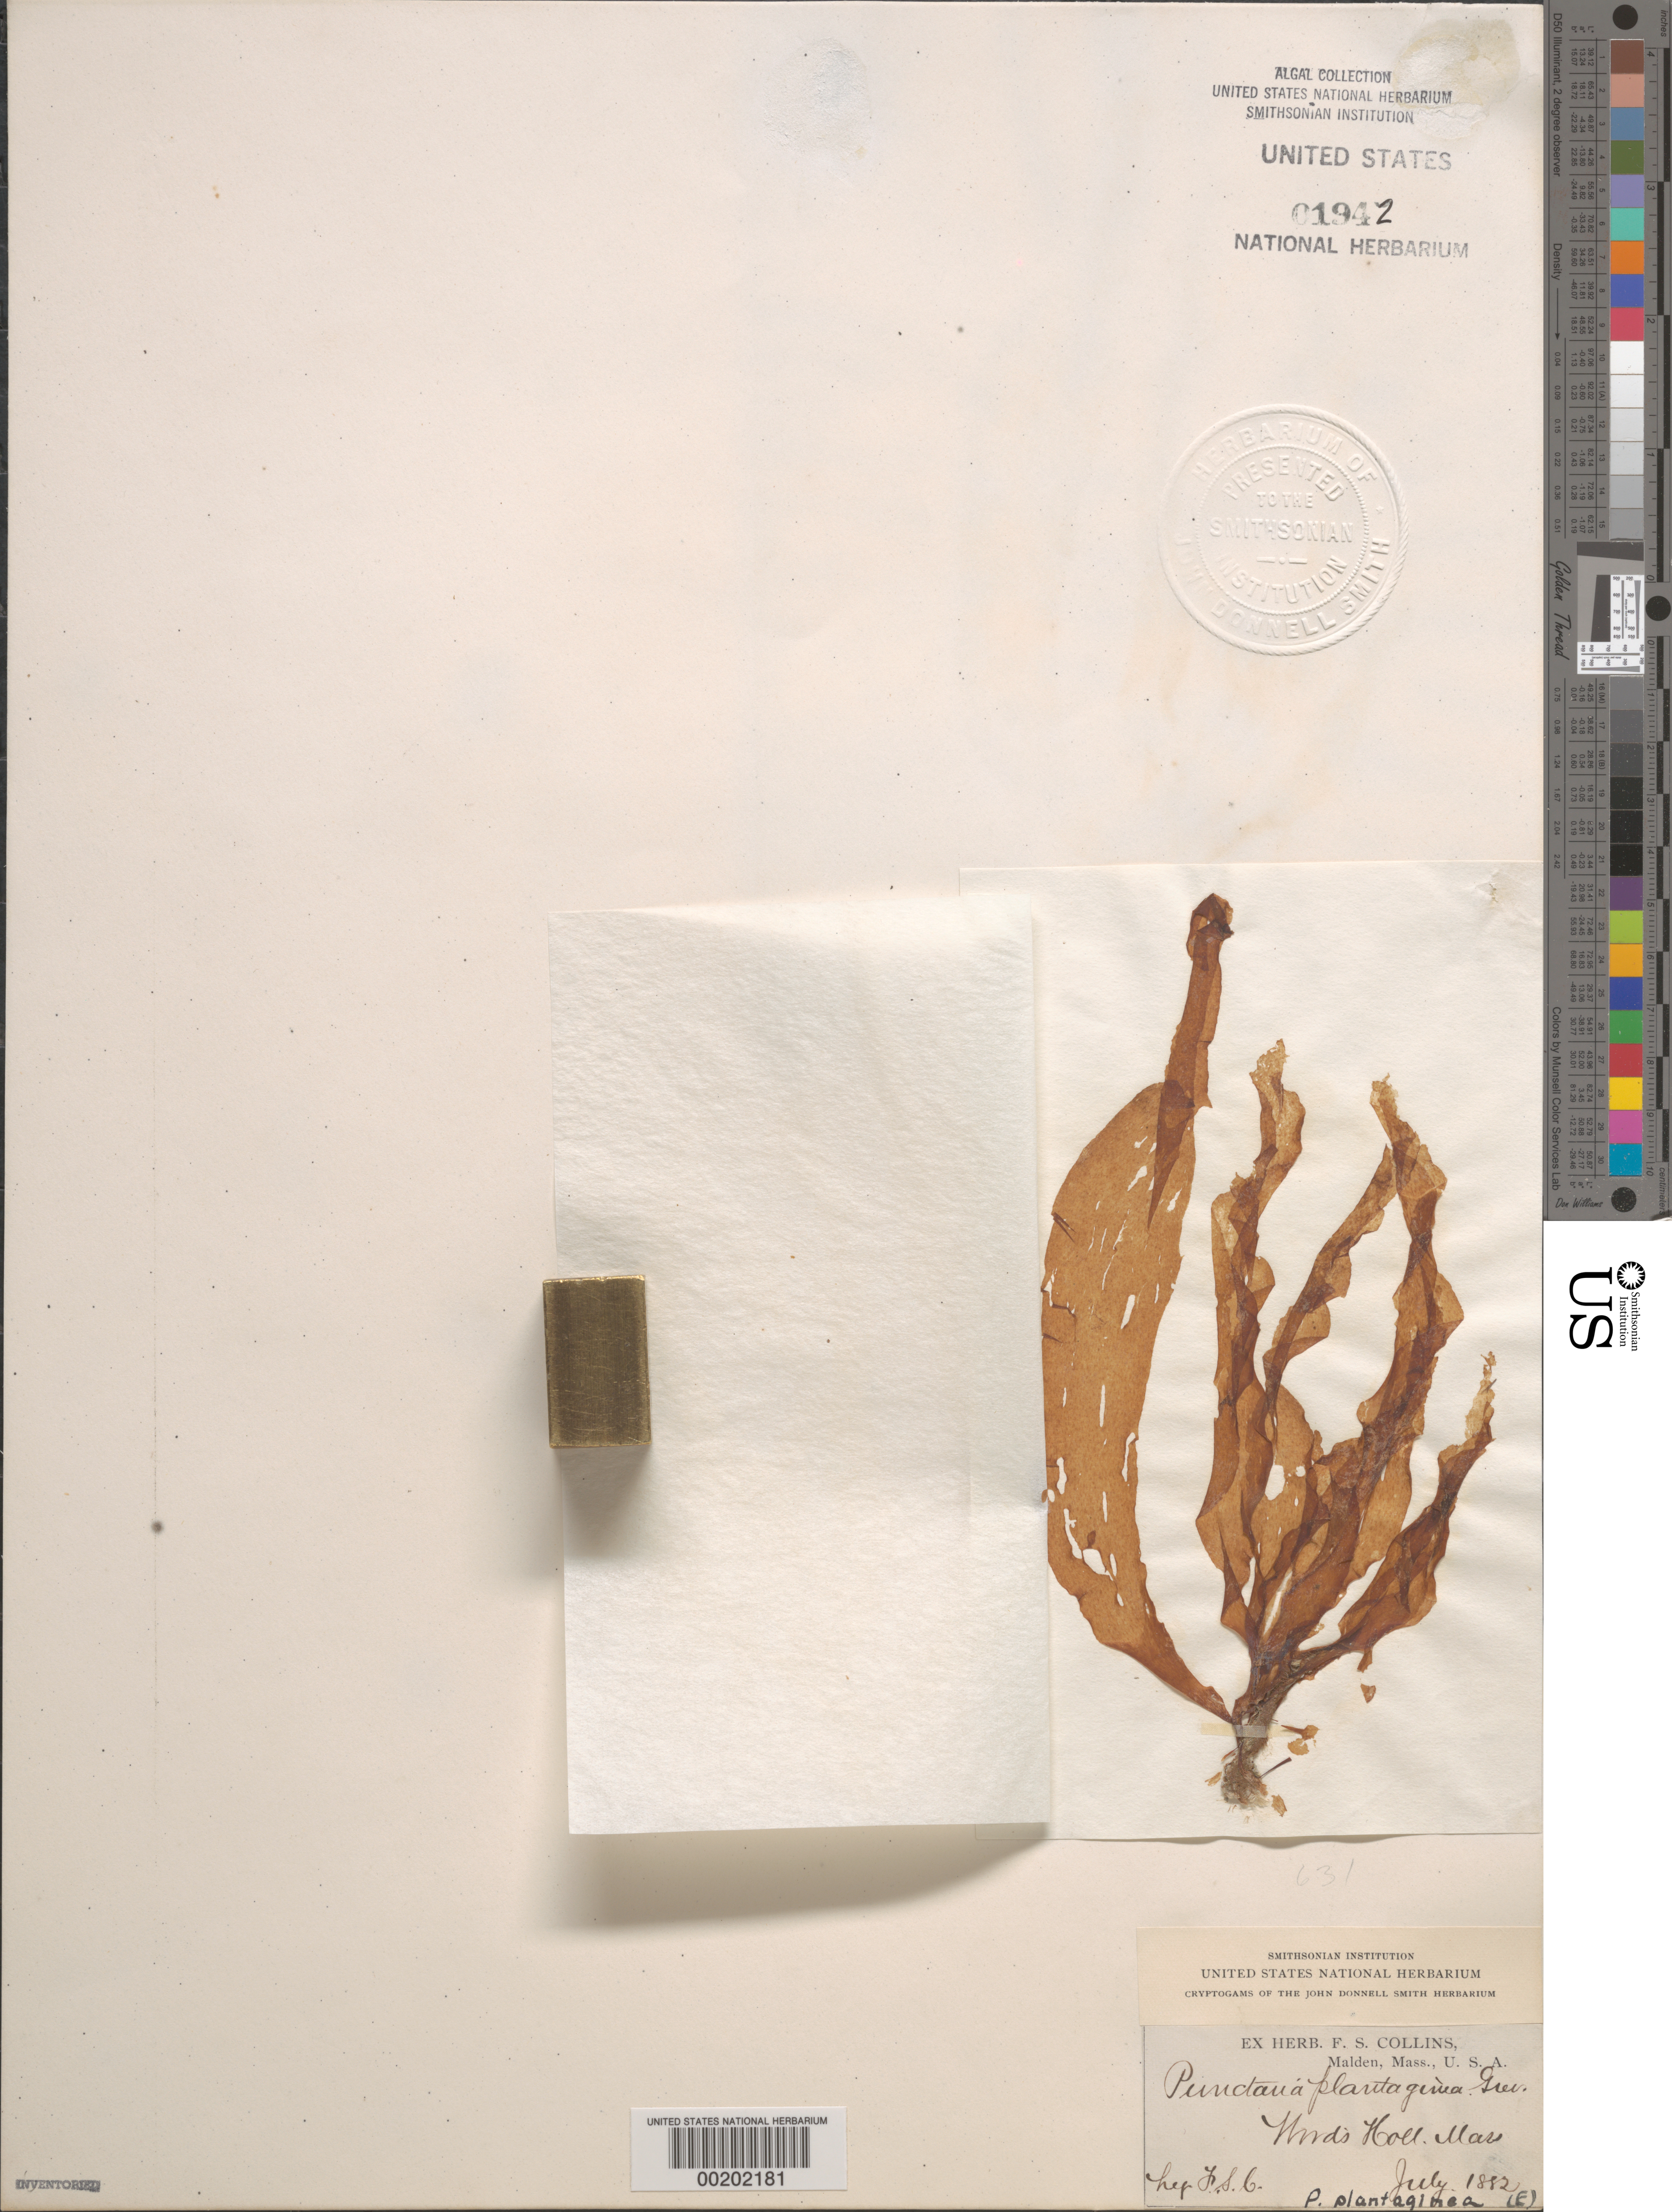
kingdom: Chromista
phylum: Ochrophyta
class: Phaeophyceae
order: Dictyosiphonales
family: Punctariaceae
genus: Punctaria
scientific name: Punctaria plantaginea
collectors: F. Collins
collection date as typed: Jul 1882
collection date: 1882-07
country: United States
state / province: Massachusetts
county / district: Barnstable County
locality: Woods Hole (Wood's Holl)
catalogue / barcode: US 1942